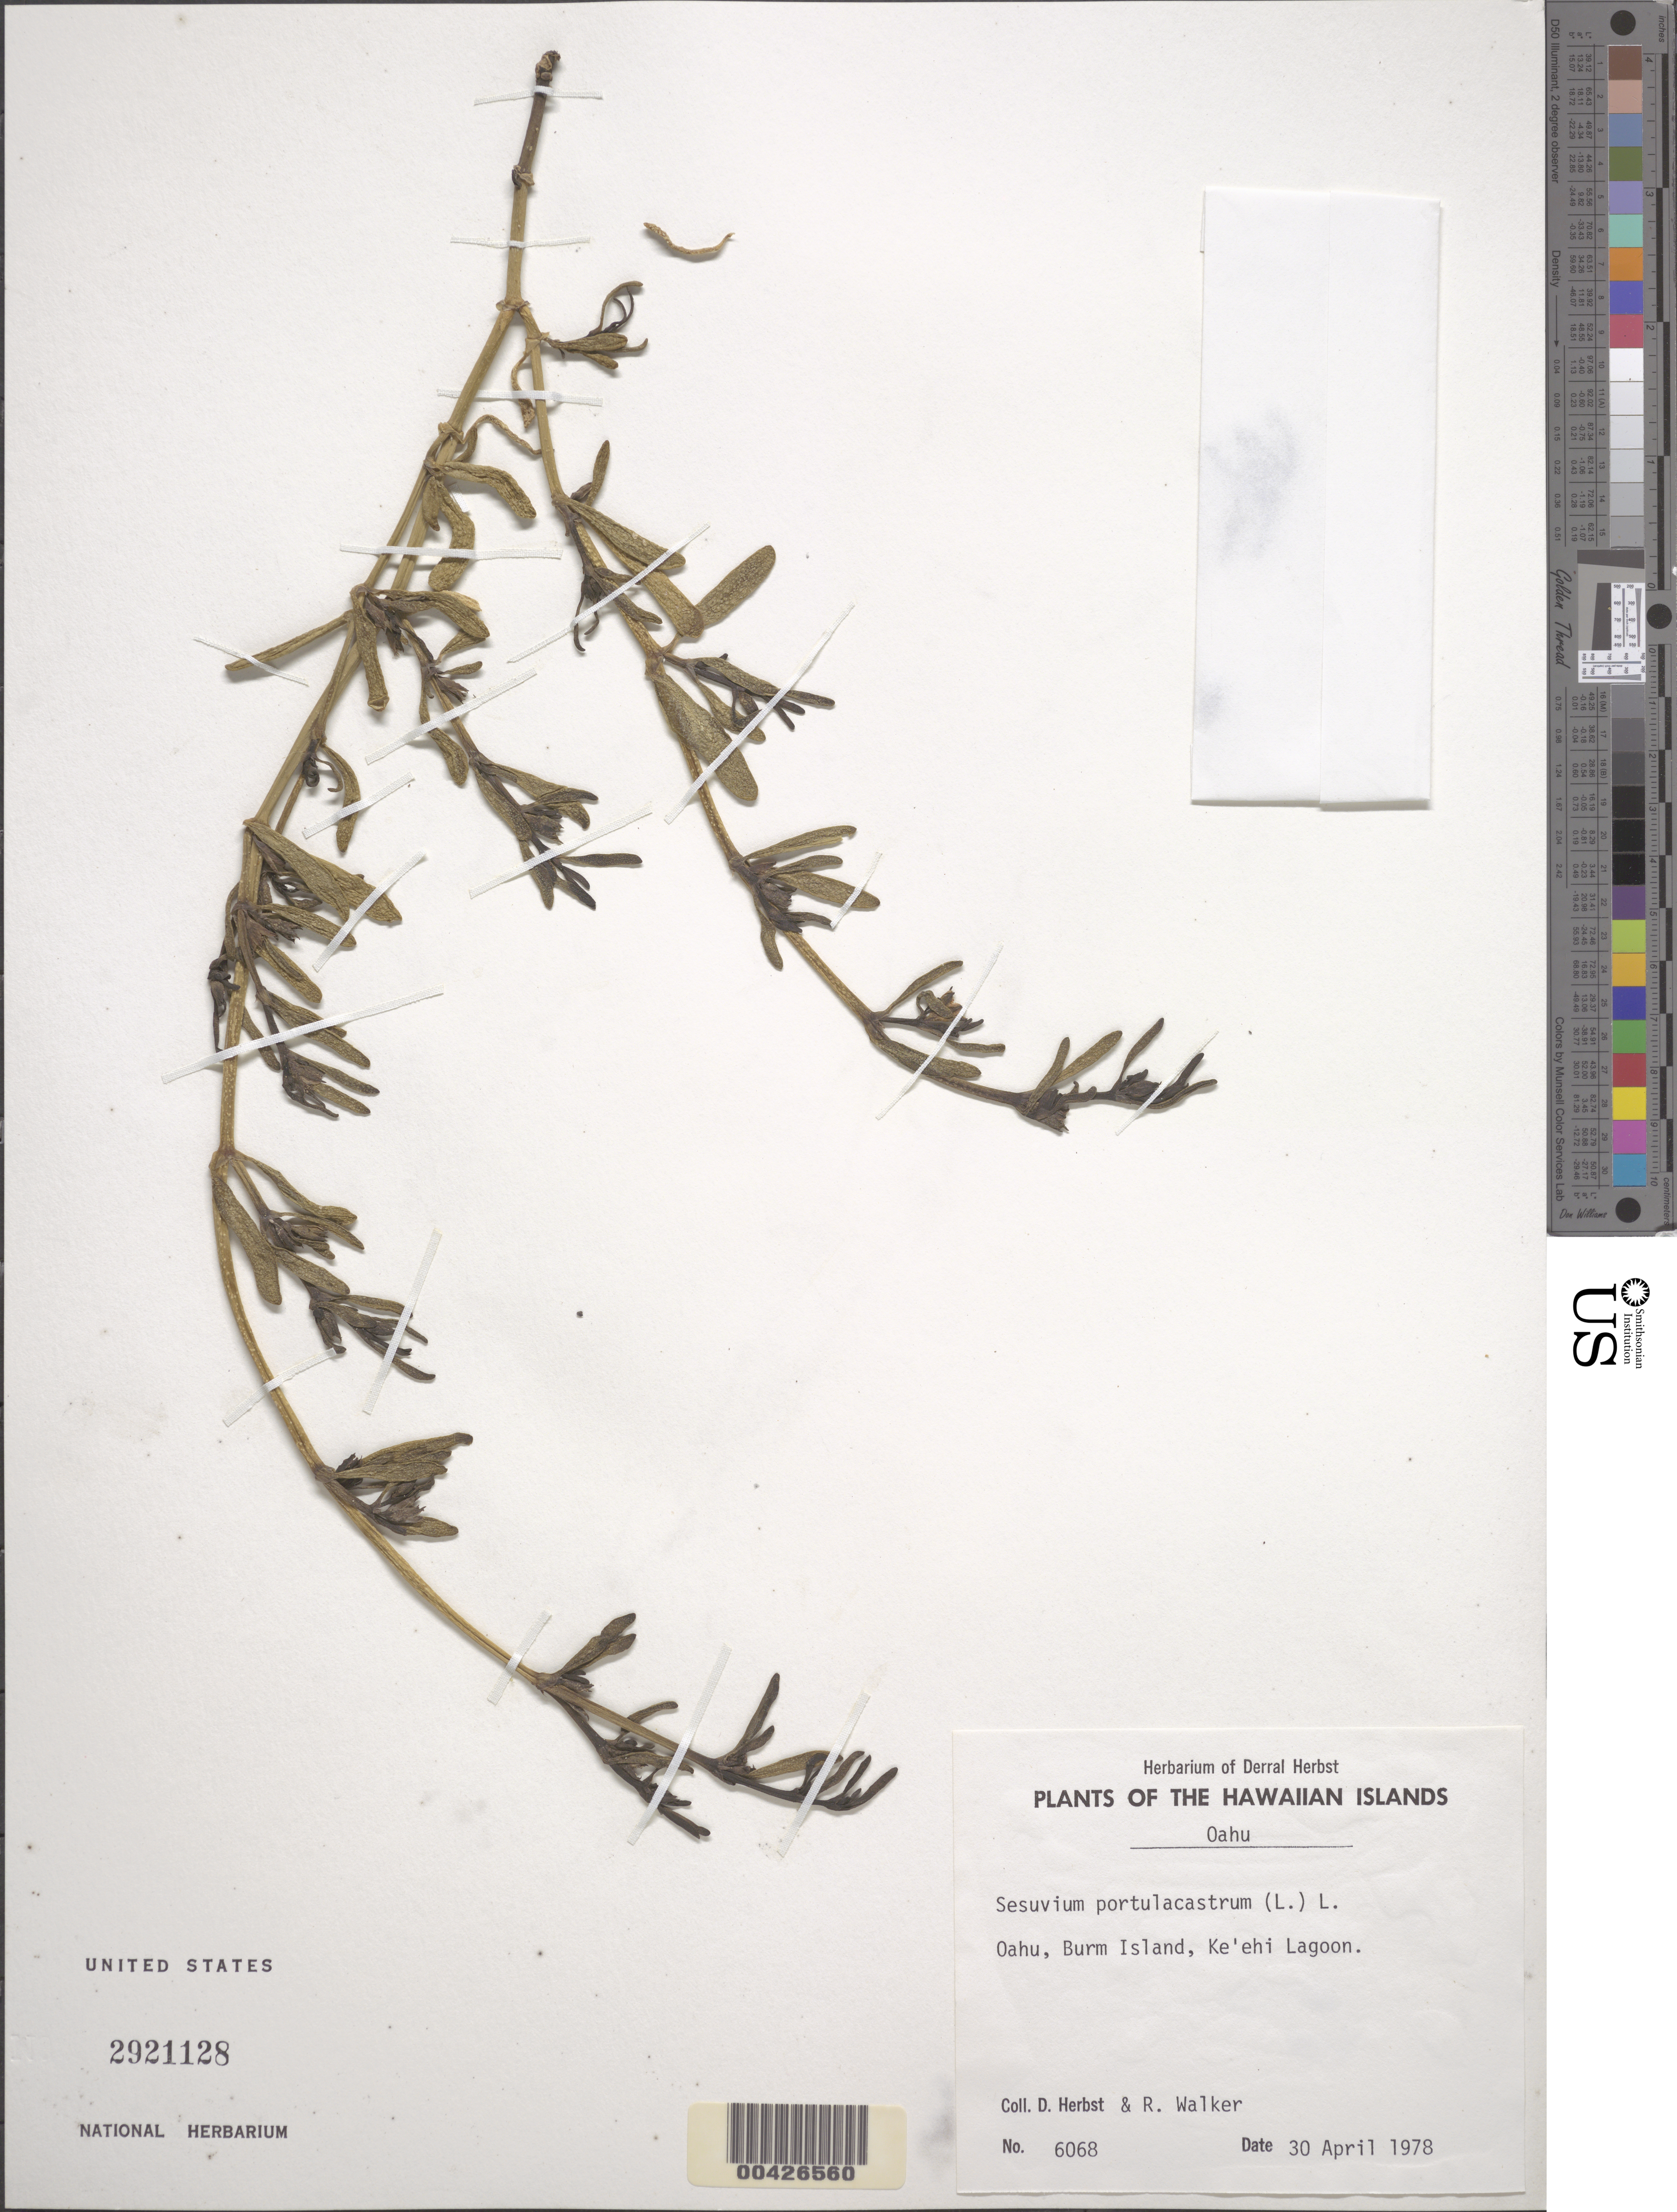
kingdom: Plantae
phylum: Tracheophyta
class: Magnoliopsida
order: Caryophyllales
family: Aizoaceae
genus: Sesuvium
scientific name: Sesuvium portulacastrum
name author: (L.) L.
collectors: D. R. Herbst & R. Walker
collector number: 6068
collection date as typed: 30 Apr 1978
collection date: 1978-04-30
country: United States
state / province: Hawaii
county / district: Honolulu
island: Oahu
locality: Oahu, Burm Island, Ke'ehi Lagoon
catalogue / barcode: US 2921128